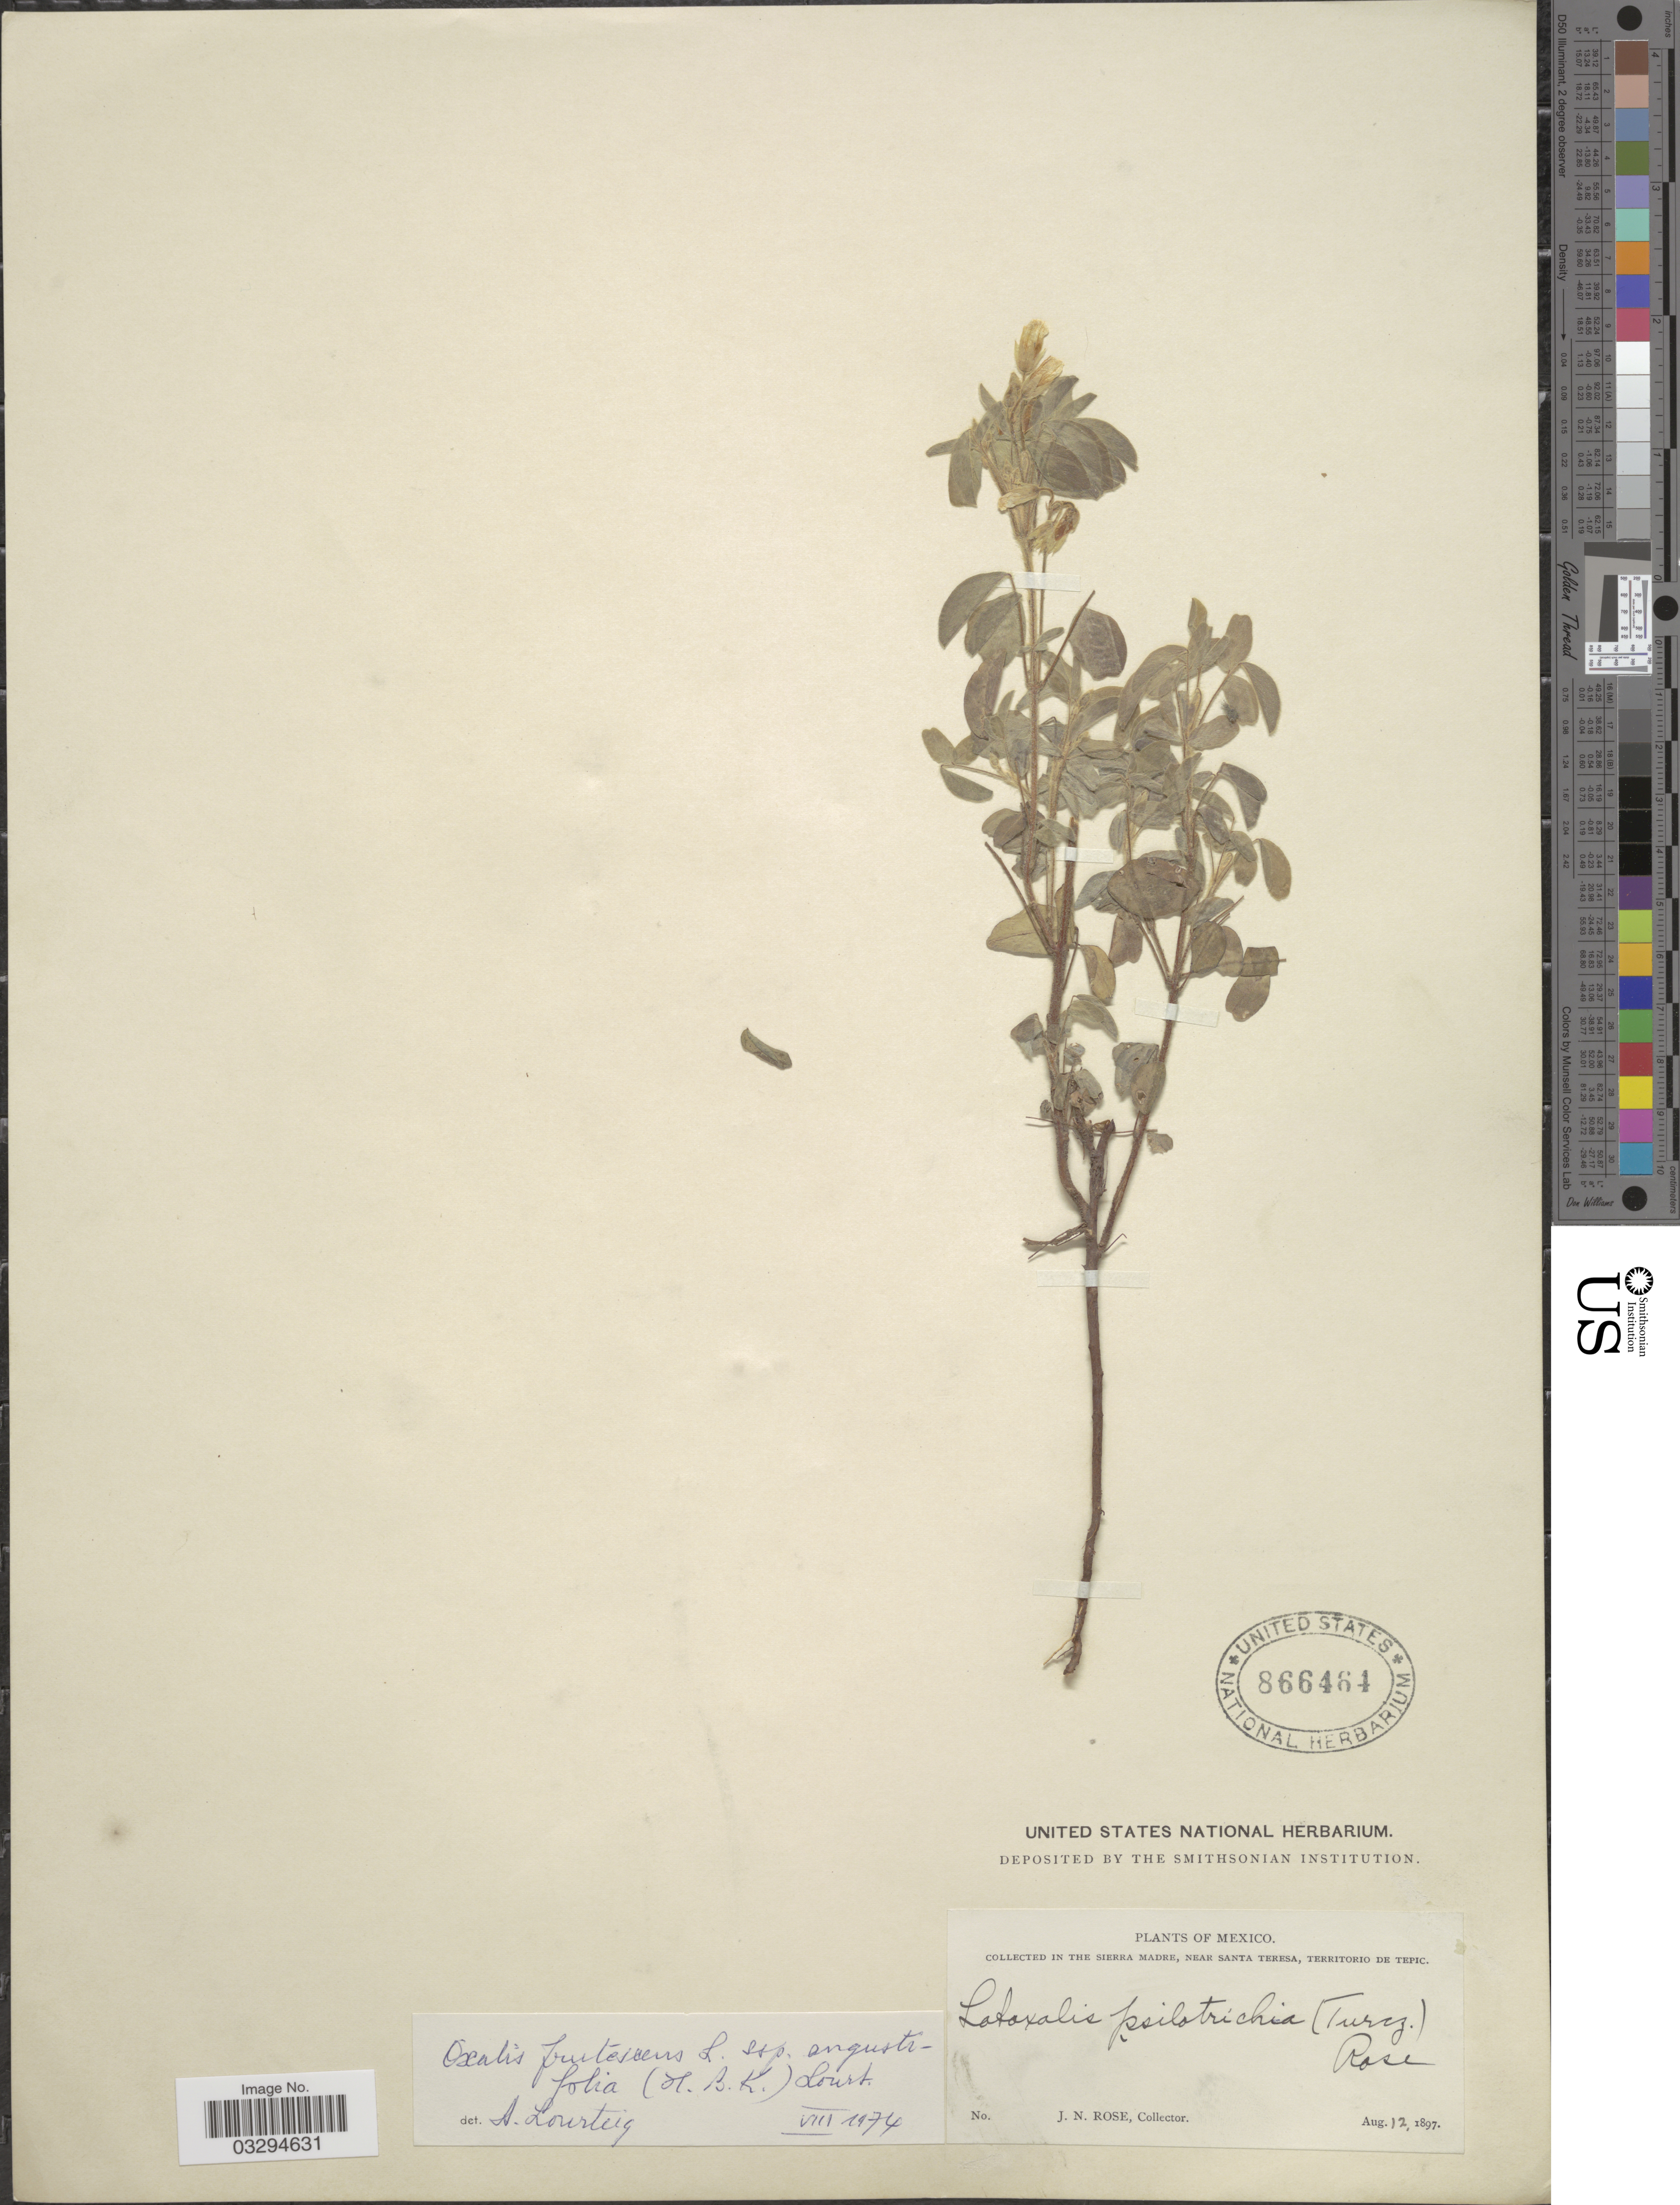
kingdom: Plantae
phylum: Tracheophyta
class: Magnoliopsida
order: Oxalidales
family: Oxalidaceae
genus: Oxalis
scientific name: Oxalis frutescens subsp. angustifolia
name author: (Kunth) Lourteig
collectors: J. N. Rose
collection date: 1897-08-12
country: Mexico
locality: The Sierra Madre, near Santa Teresa, Territorio de Tepic.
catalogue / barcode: US 866464